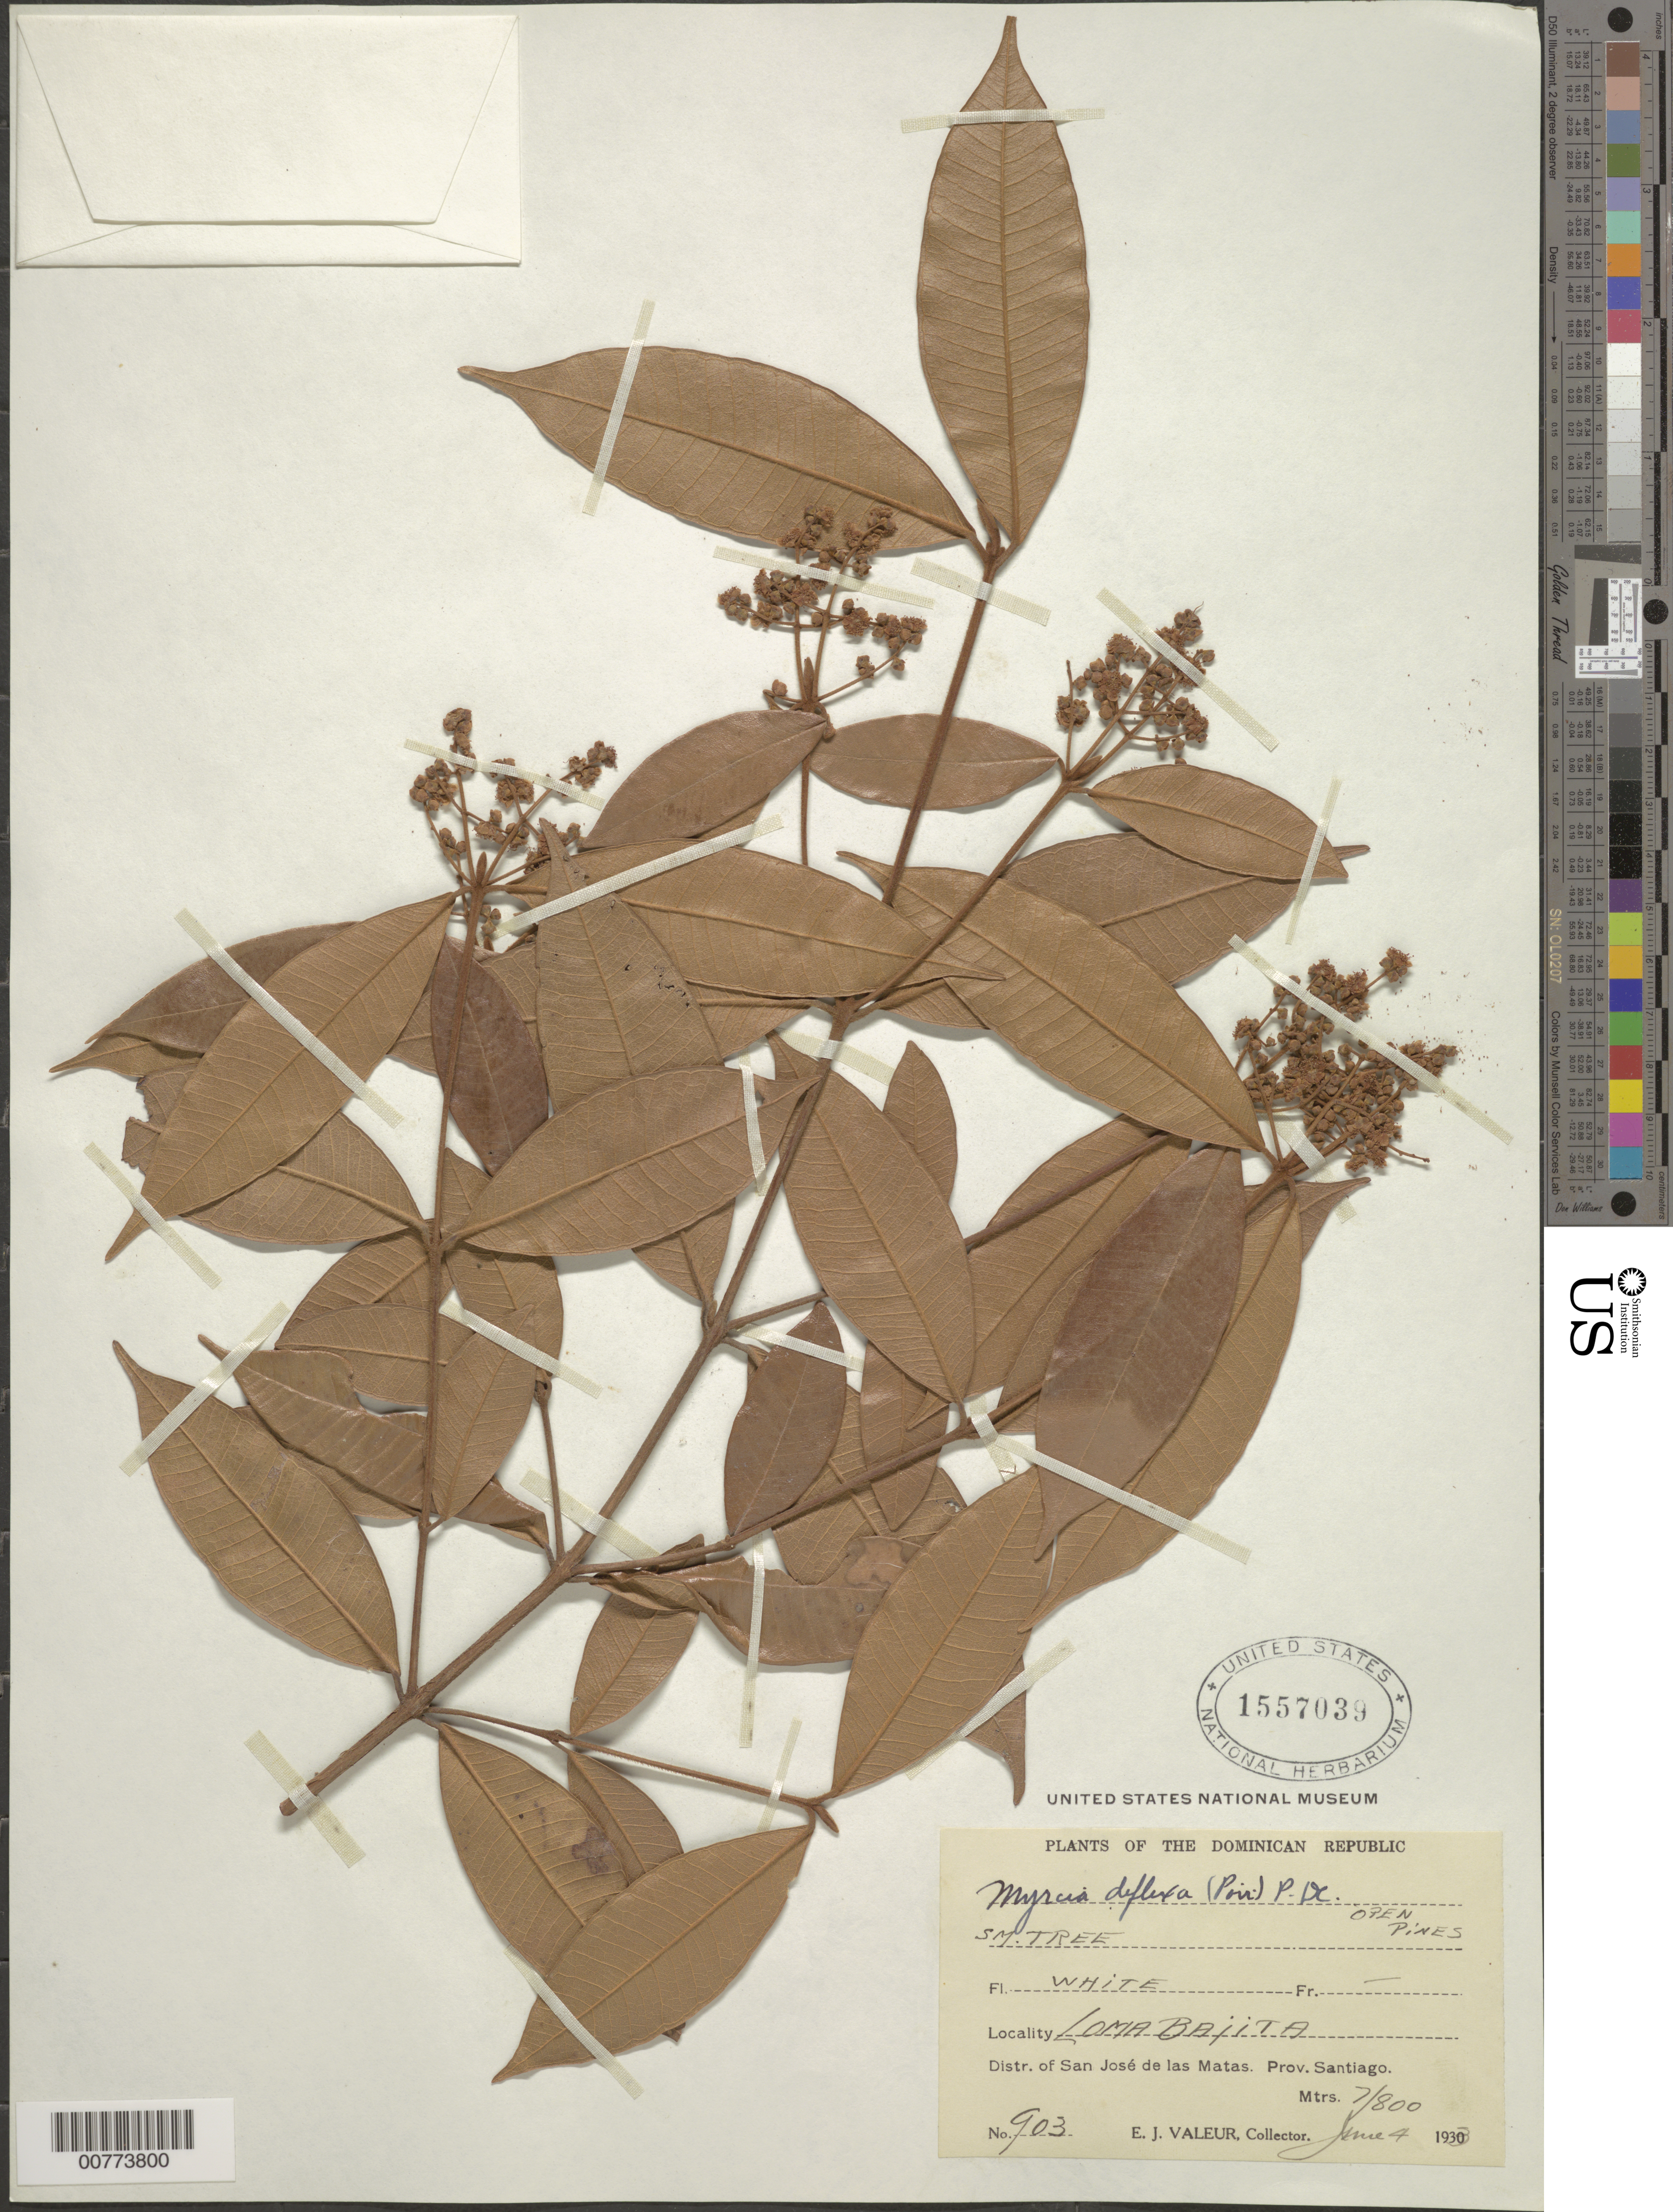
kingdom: Plantae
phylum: Tracheophyta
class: Magnoliopsida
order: Myrtales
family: Myrtaceae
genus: Myrcia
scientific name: Myrcia deflexa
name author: (Poir.) DC.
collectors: E. Valeur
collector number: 903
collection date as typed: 04 Jun 1930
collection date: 1930-06-04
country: Dominican Republic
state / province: Santiago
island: Hispaniola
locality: Distr. of San José de las Matas, Loma Bajita.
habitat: Open pines.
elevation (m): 700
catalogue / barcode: US 1557039